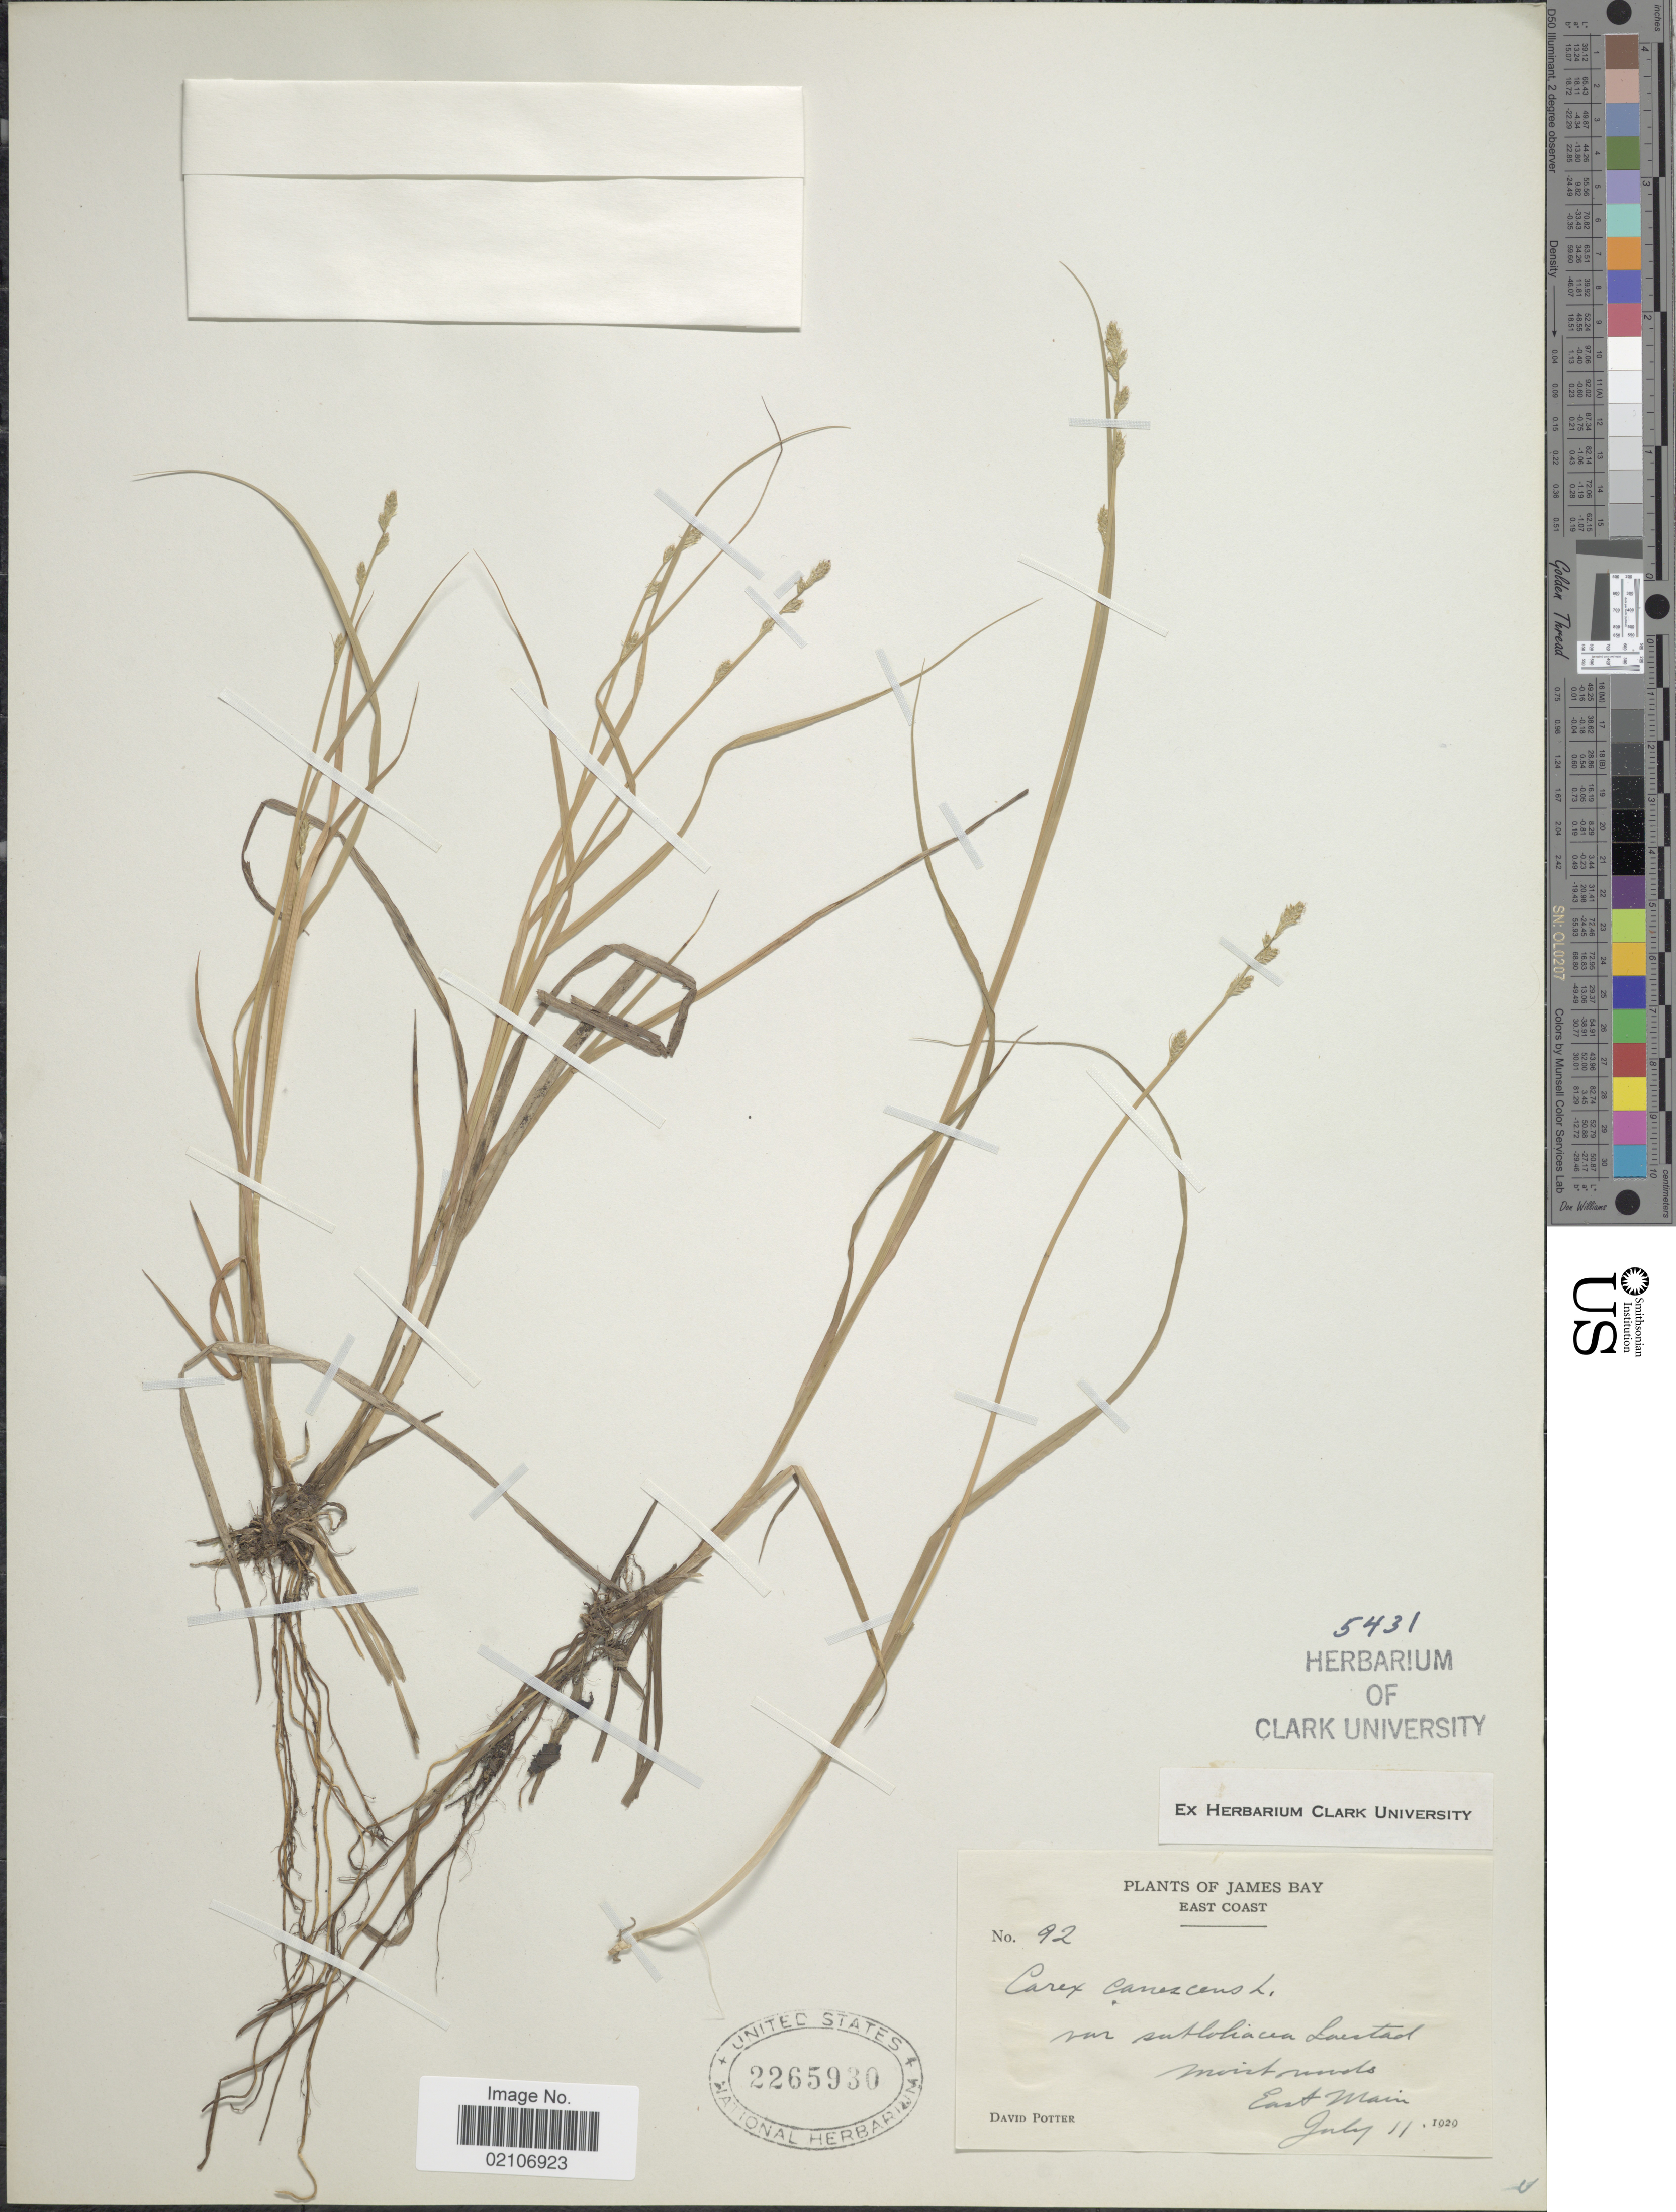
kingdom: Plantae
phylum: Tracheophyta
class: Liliopsida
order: Poales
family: Cyperaceae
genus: Carex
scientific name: Carex canescens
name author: L.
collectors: D. Potter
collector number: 92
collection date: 1929-07-11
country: Canada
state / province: Quebec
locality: James Bay, Moist woods, East Main.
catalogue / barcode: US 2265930